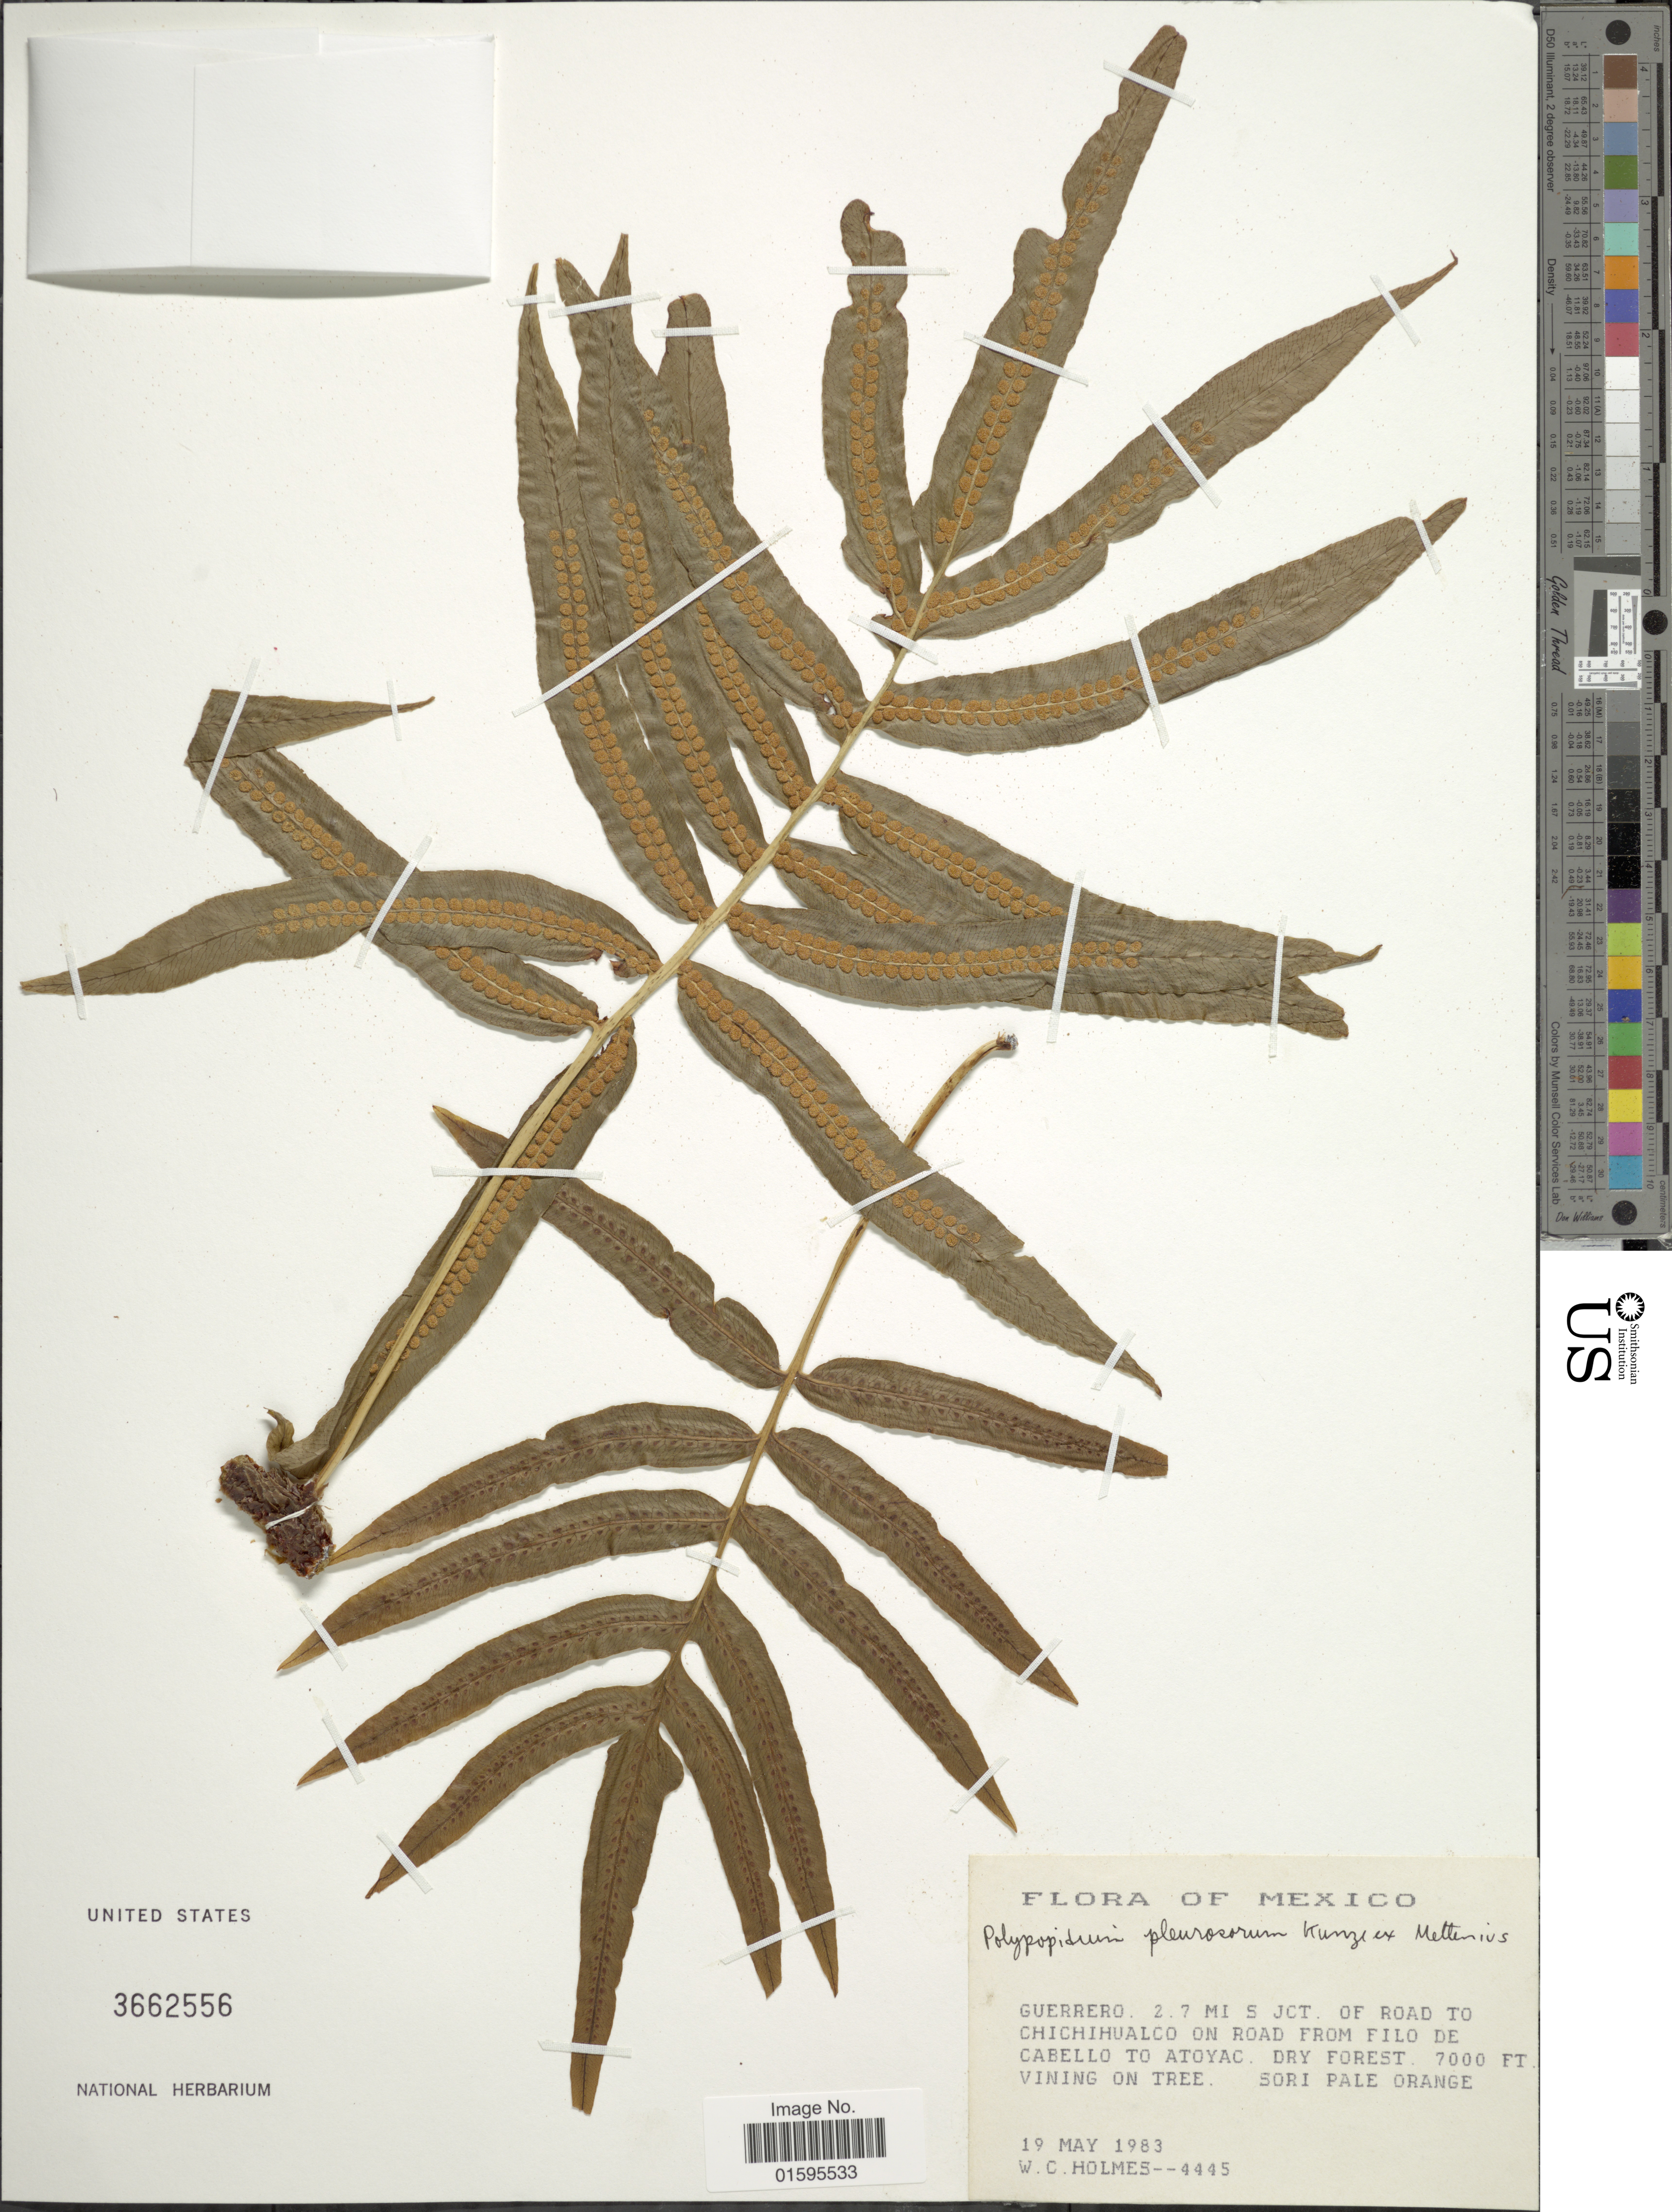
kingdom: Plantae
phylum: Tracheophyta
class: Polypodiopsida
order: Polypodiales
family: Polypodiaceae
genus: Polypodium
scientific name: Polypodium pleurosorum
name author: Kunze ex Mett.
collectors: W. Holmes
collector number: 4445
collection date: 1983-05-19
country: Mexico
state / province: Guerrero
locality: Gerrero, 2.7 mi S Jct of road to Chichihualco on road from Filo de Cabello to Atoyac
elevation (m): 2134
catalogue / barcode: US 3662556